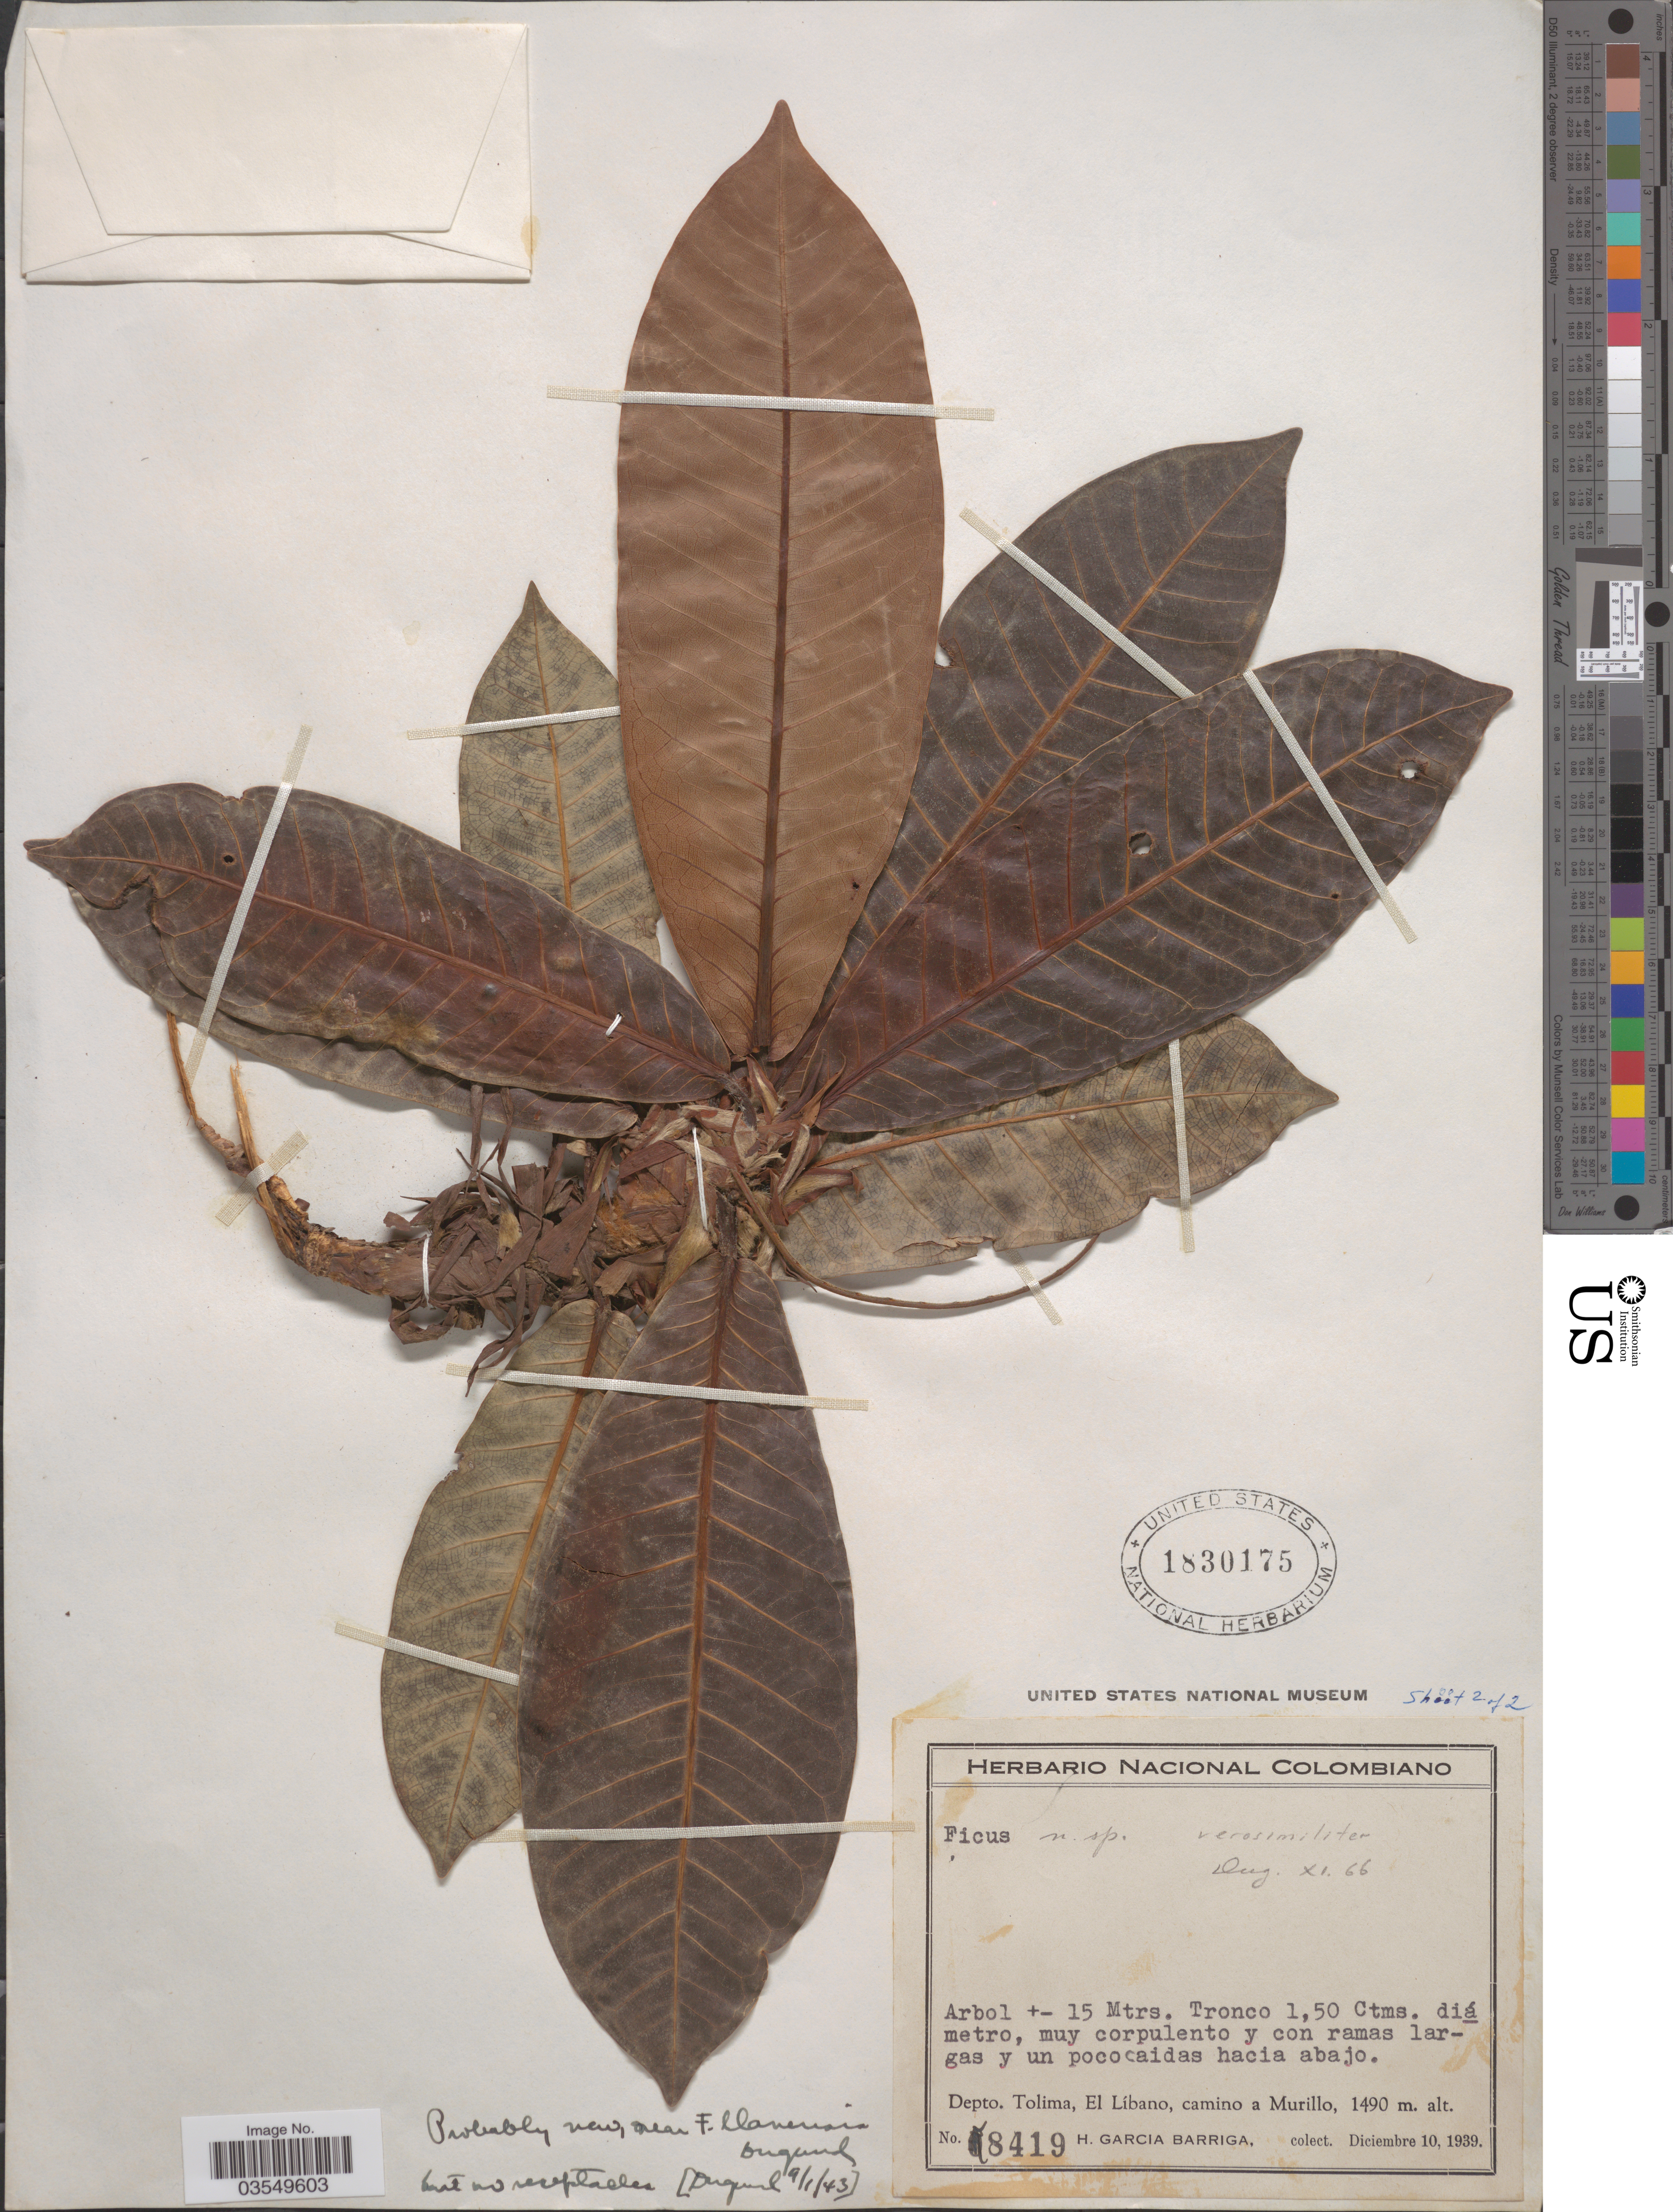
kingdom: Plantae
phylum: Tracheophyta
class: Magnoliopsida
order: Rosales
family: Moraceae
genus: Ficus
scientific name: Ficus sp.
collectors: H. García Barriga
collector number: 8419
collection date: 1939-12-10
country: Colombia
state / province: Tolima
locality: Depto. Tolima, El Líbano, camino a Murillo.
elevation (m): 1490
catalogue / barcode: US 1830175